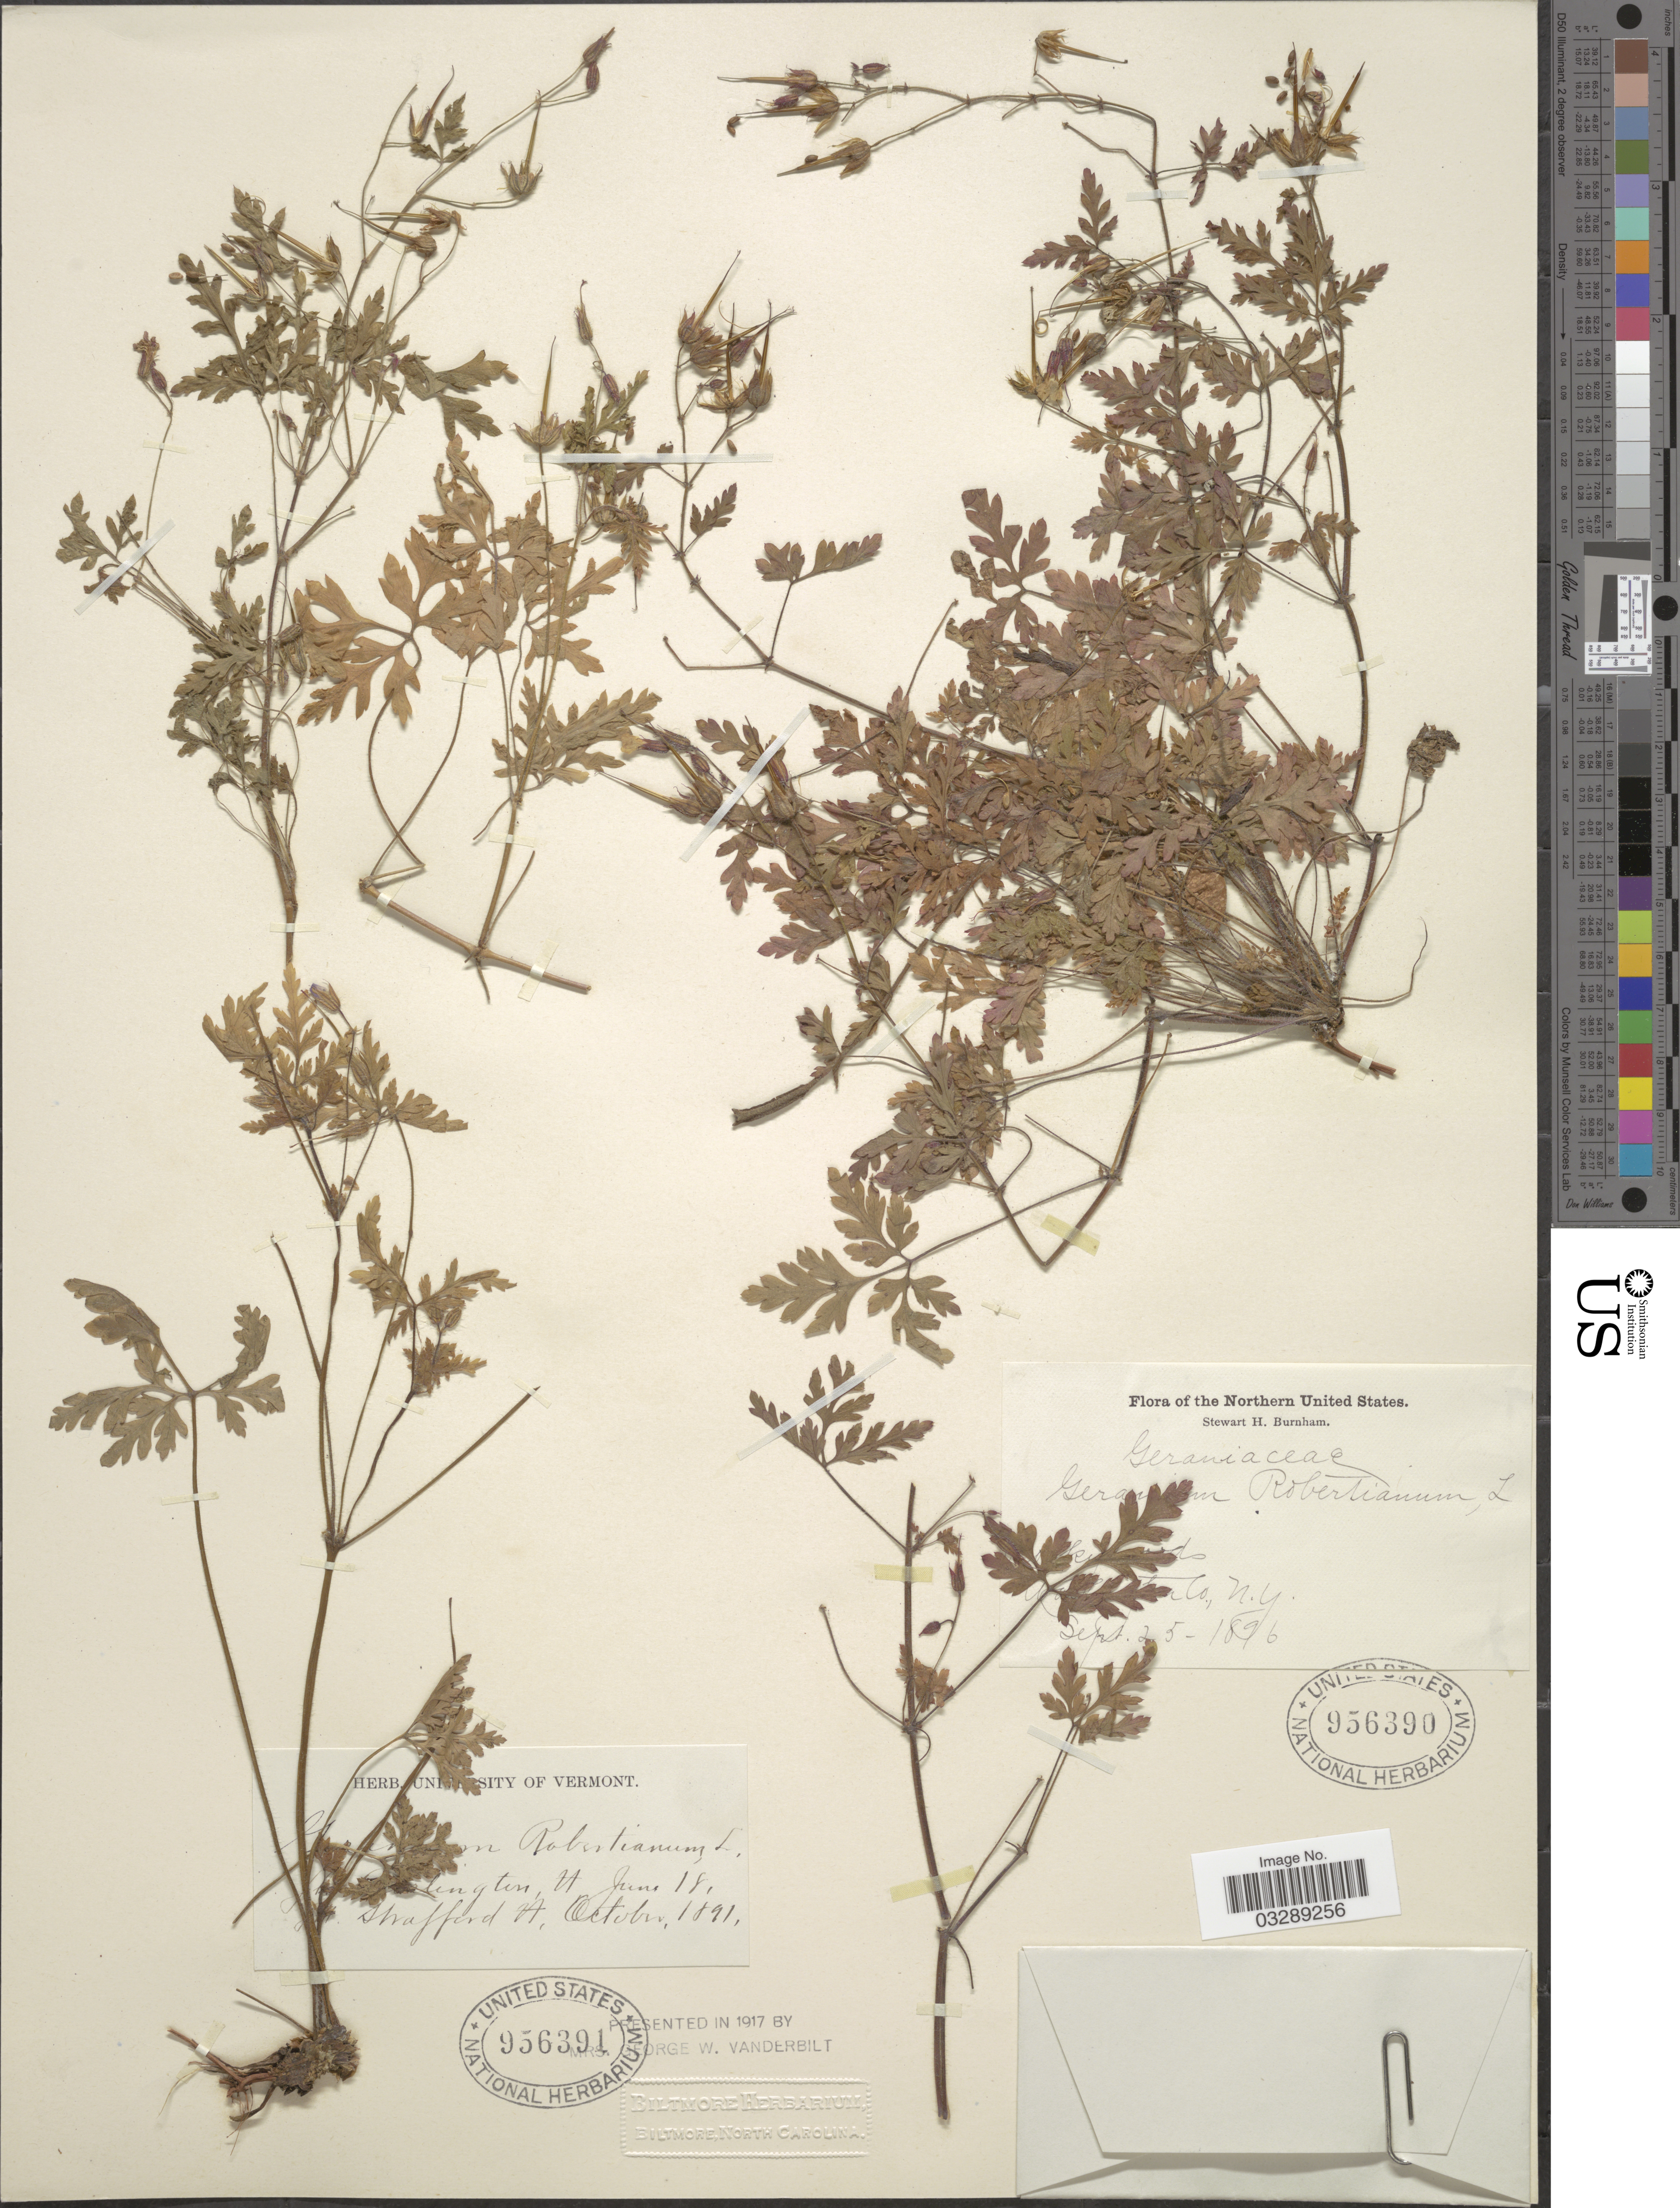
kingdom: Plantae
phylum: Tracheophyta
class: Magnoliopsida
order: Geraniales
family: Geraniaceae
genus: Geranium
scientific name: Geranium robertianum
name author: L.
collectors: S. Burnham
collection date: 1896-09-25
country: United States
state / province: New York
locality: Northern United States, [illegible text] Co.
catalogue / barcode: US 956390-2